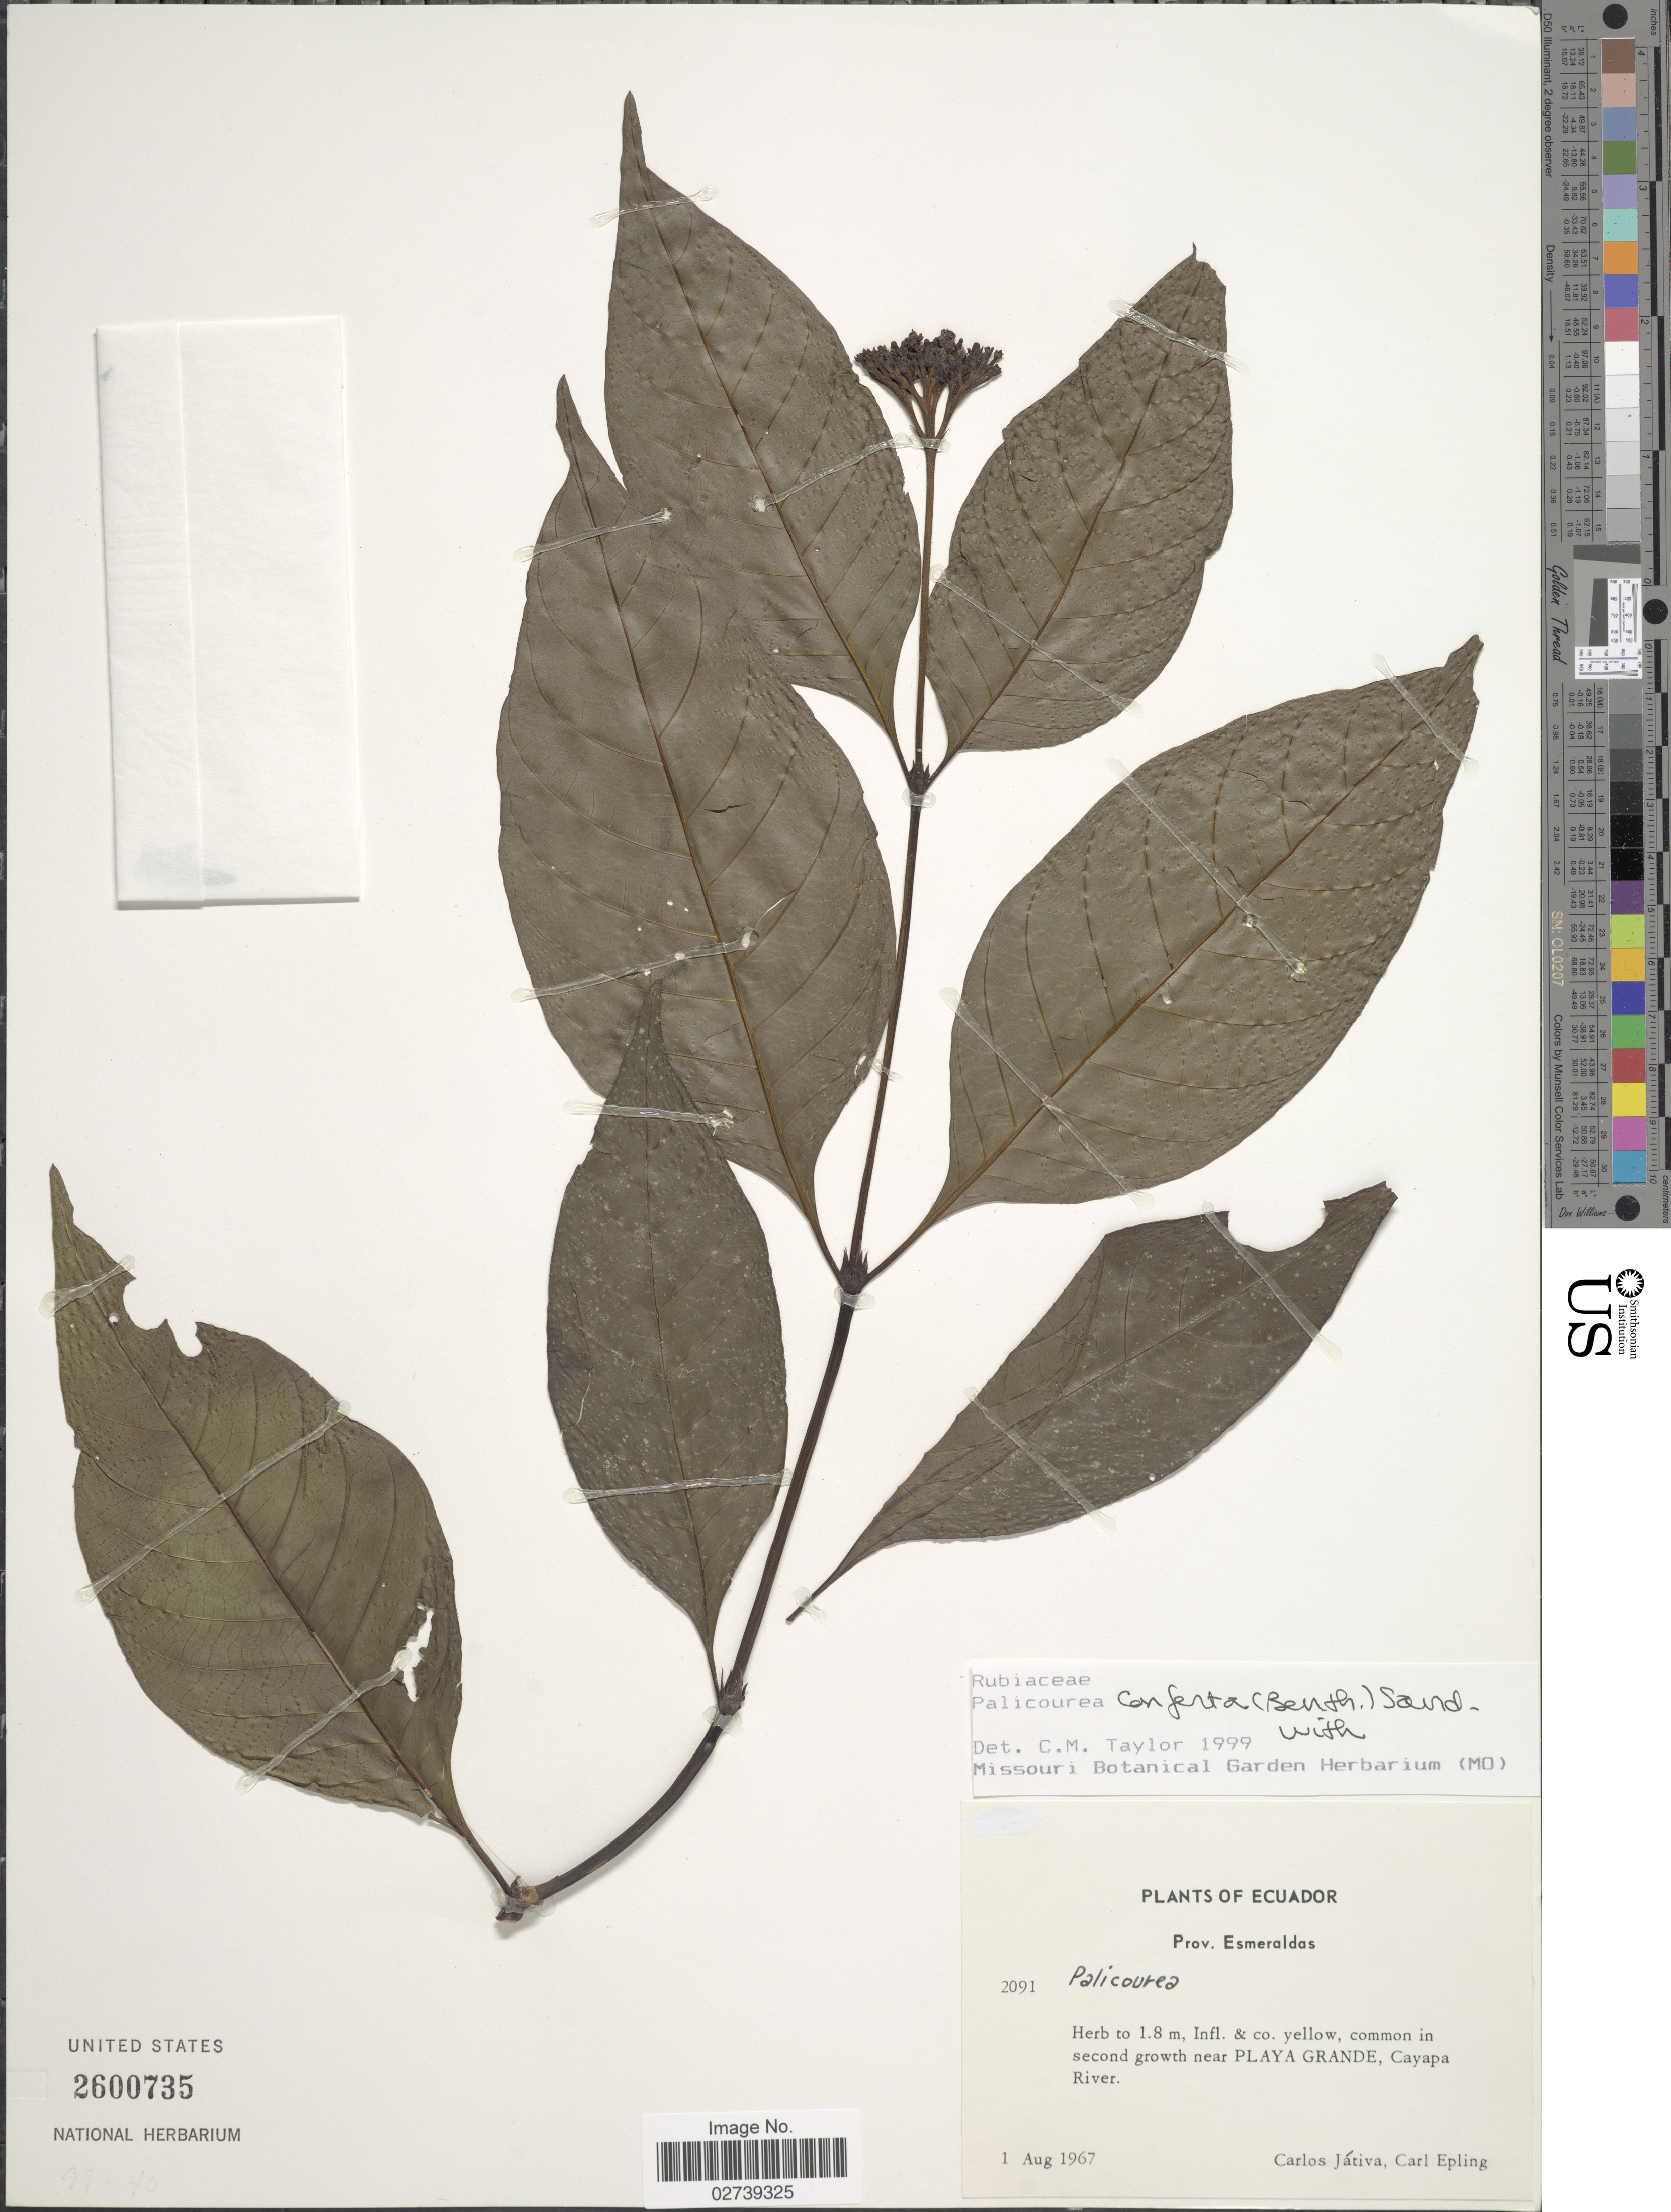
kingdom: Plantae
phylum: Tracheophyta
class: Magnoliopsida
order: Gentianales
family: Rubiaceae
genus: Palicourea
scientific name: Palicourea conferta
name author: (Benth.) Sandwith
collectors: C. D. Játiva & C. C. Epling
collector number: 2091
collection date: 1967-08-01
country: Ecuador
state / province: Esmeraldas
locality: Common in second growth near Playa Grande, Cayapa River.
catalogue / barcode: US 2600735